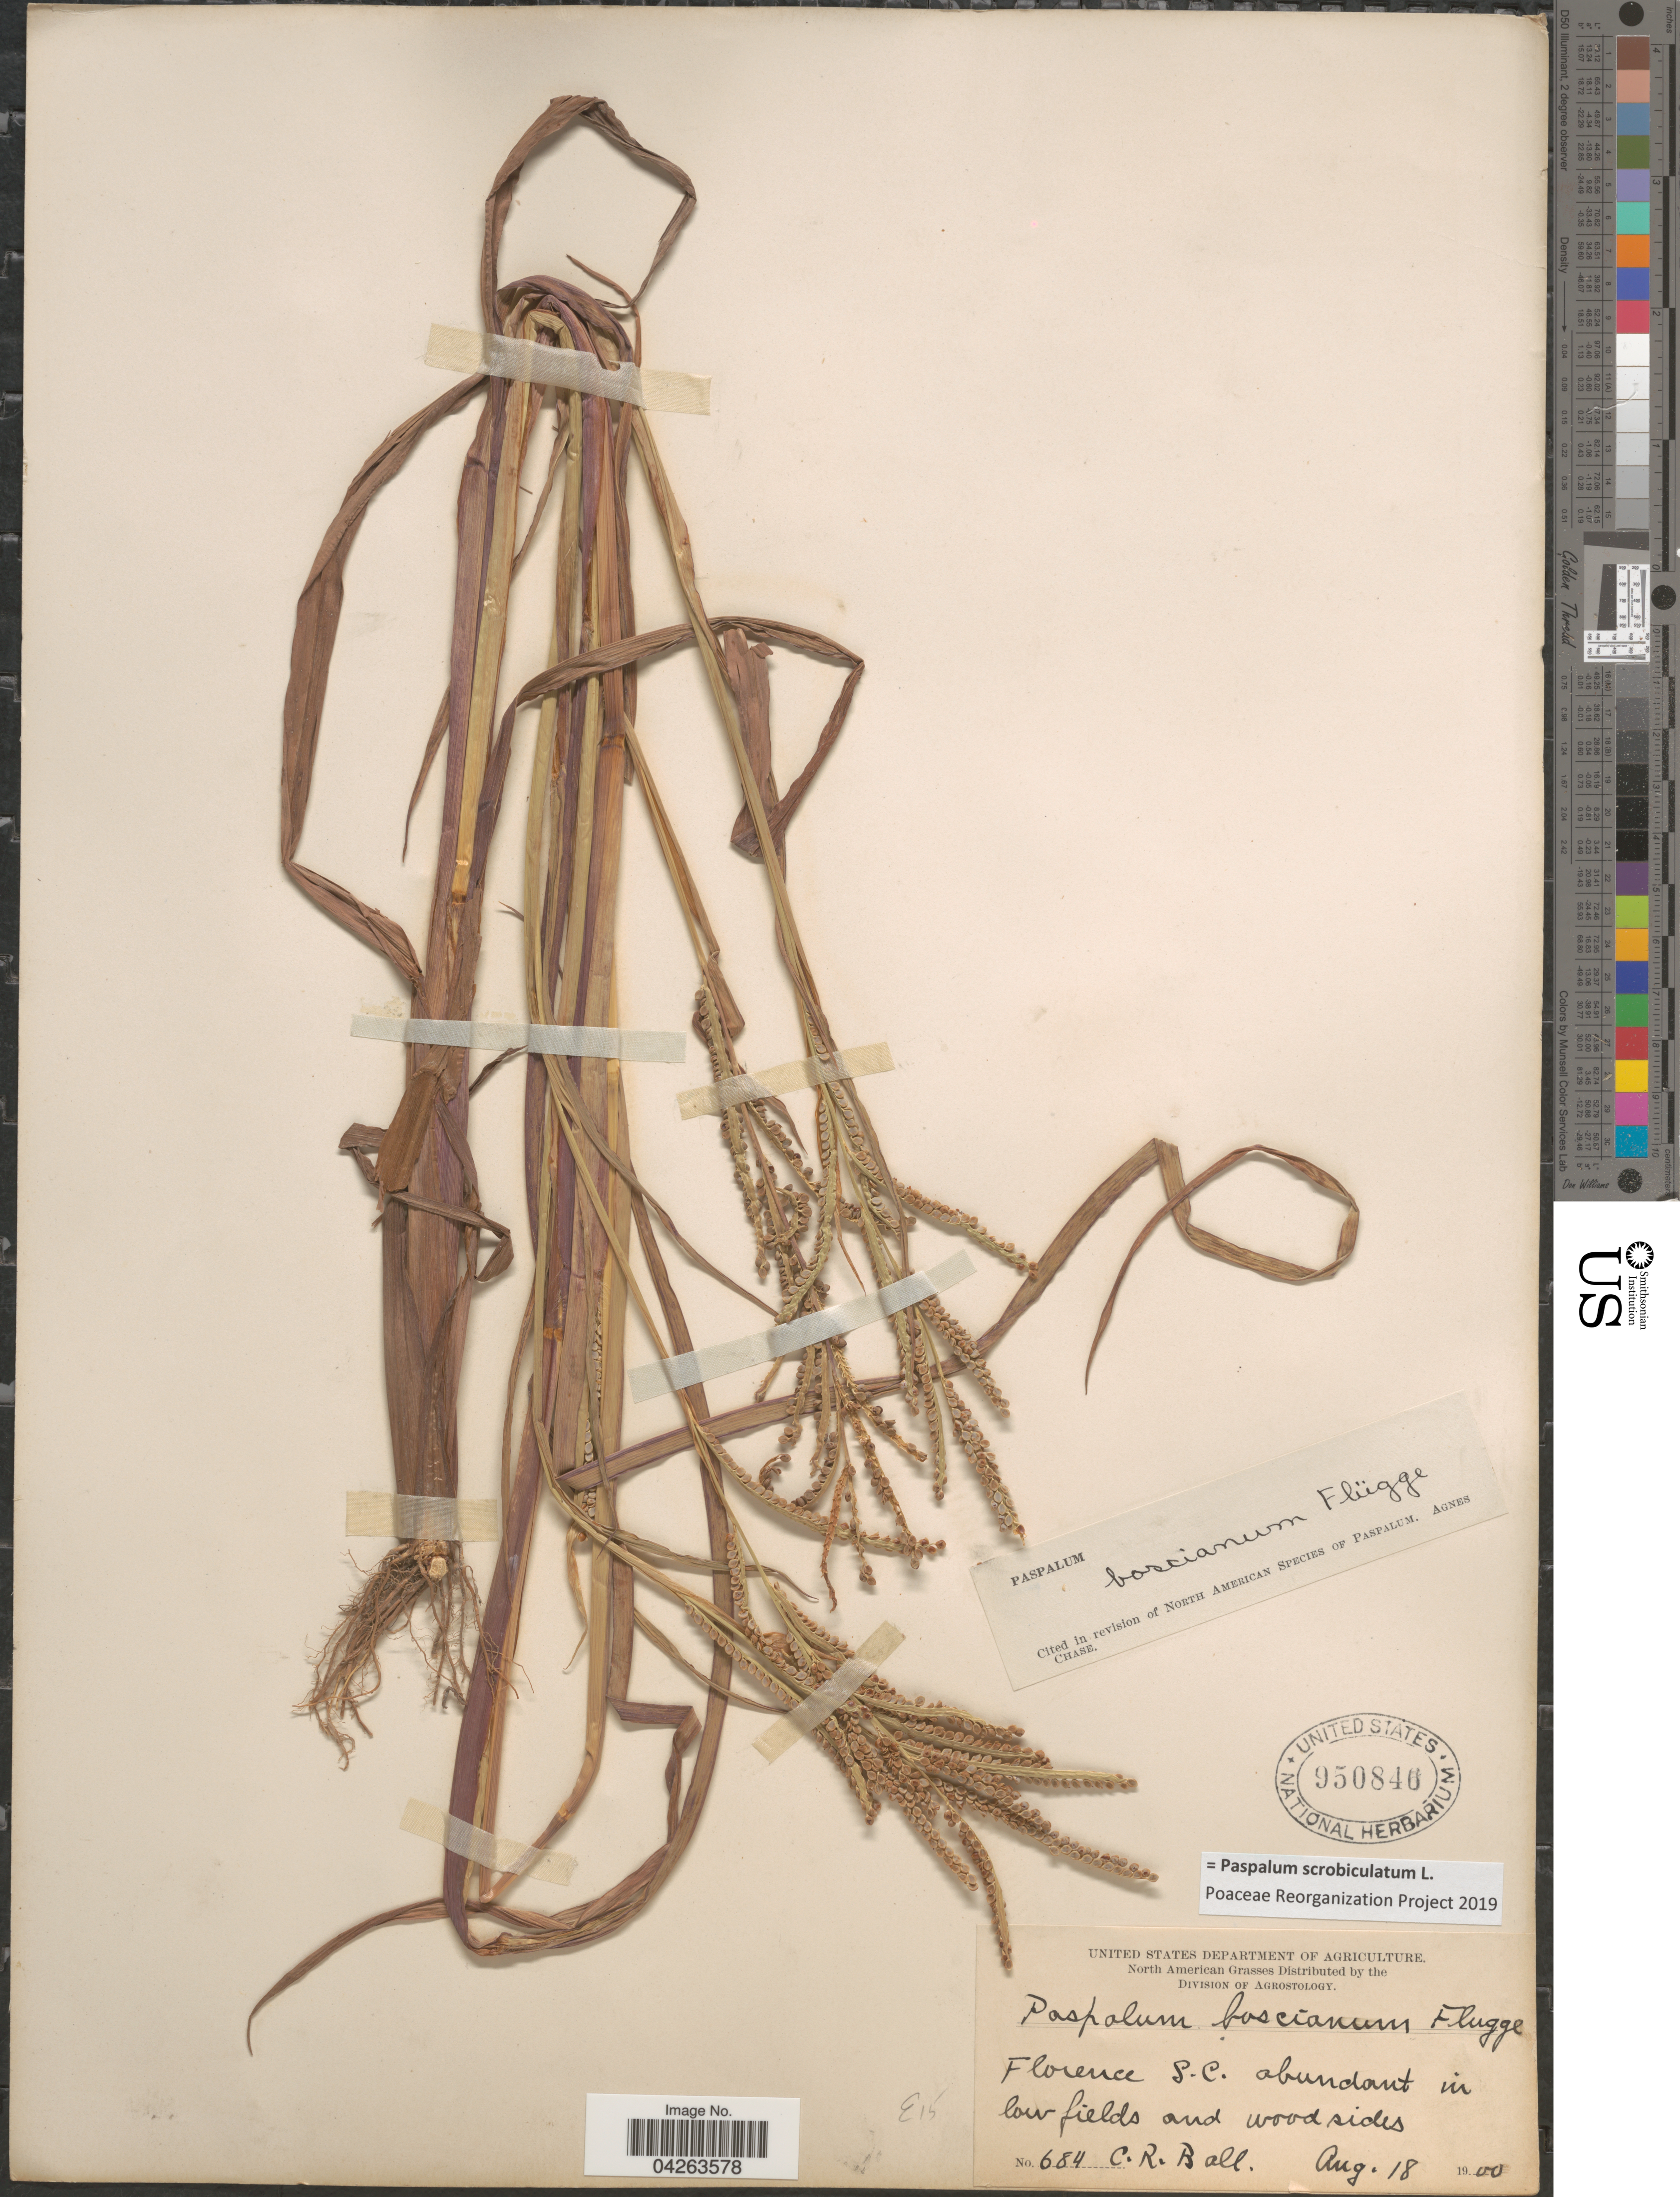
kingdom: Plantae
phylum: Tracheophyta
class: Liliopsida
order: Poales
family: Poaceae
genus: Paspalum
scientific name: Paspalum scrobiculatum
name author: L.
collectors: C. R. Ball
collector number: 684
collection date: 1900-08-18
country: United States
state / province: South Carolina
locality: Florence.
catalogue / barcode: US 950846